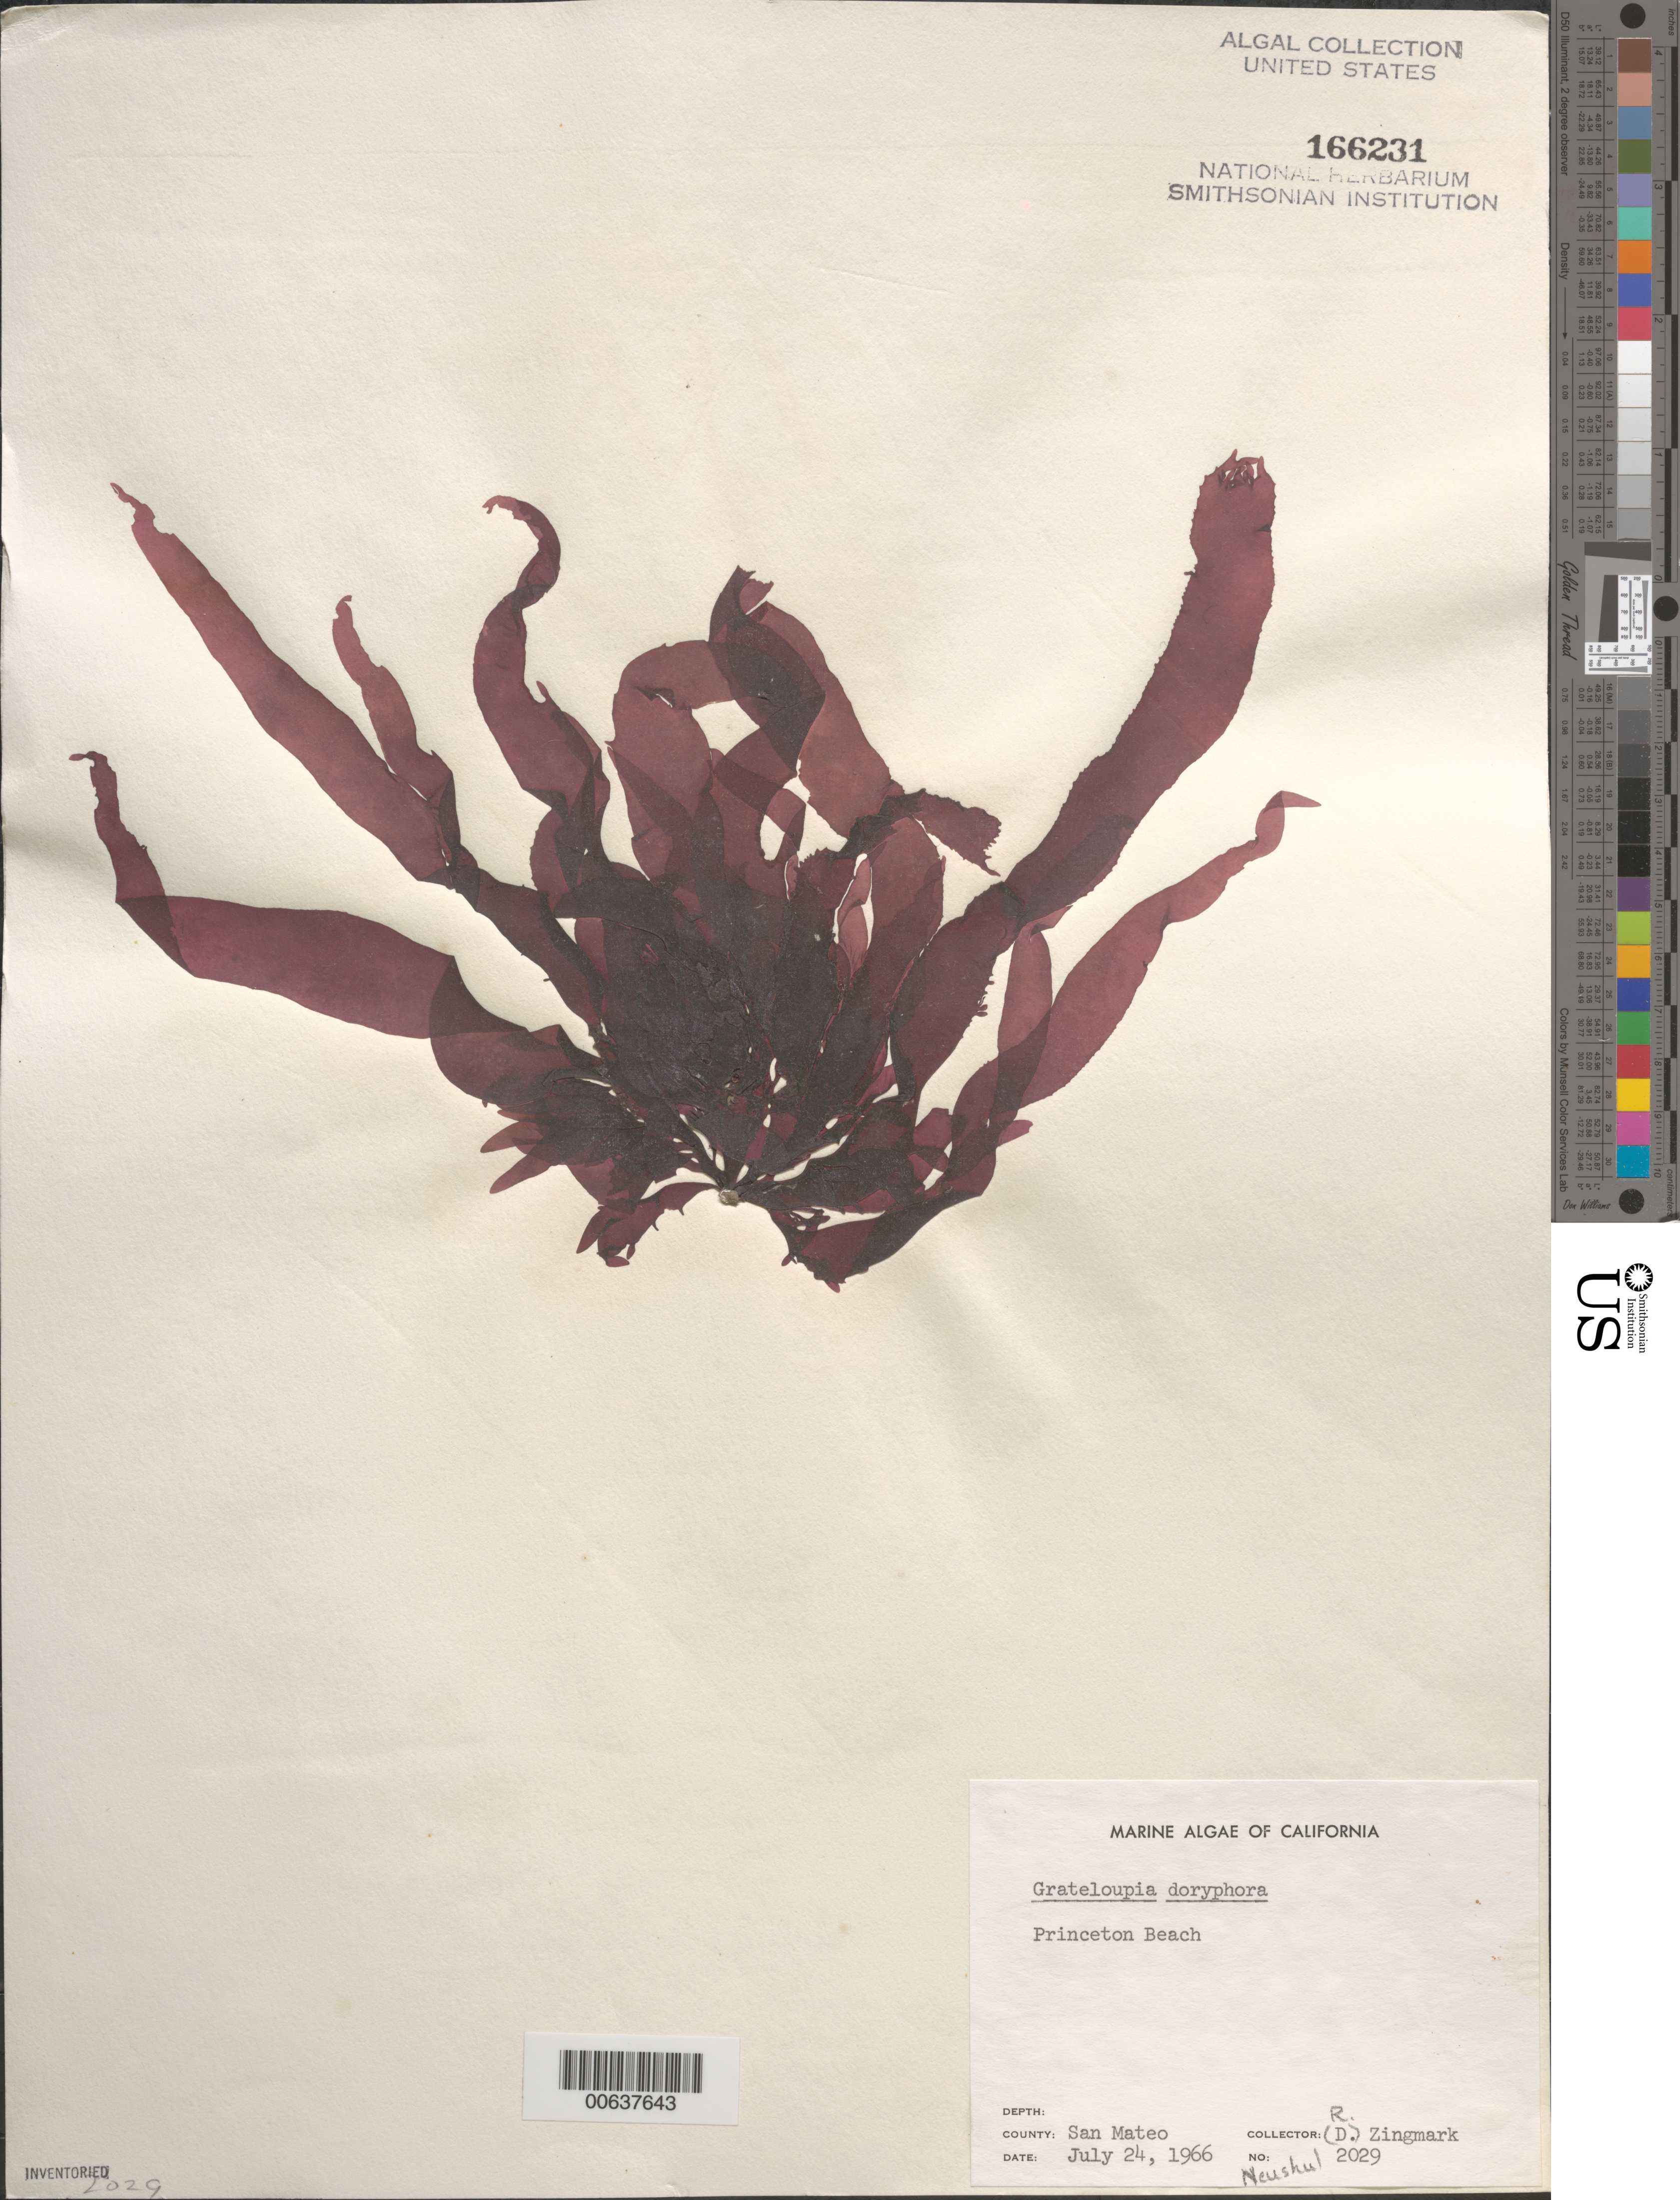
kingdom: Plantae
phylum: Rhodophyta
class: Florideophyceae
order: Halymeniales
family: Halymeniaceae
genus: Grateloupia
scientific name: Grateloupia doryphora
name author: (Mont.) Howe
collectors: R. Zingmark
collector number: Neushul 2029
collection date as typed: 24 Jul 1966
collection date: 1966-07-24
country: United States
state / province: California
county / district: San Mateo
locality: Princeton Beach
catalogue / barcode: US 166231